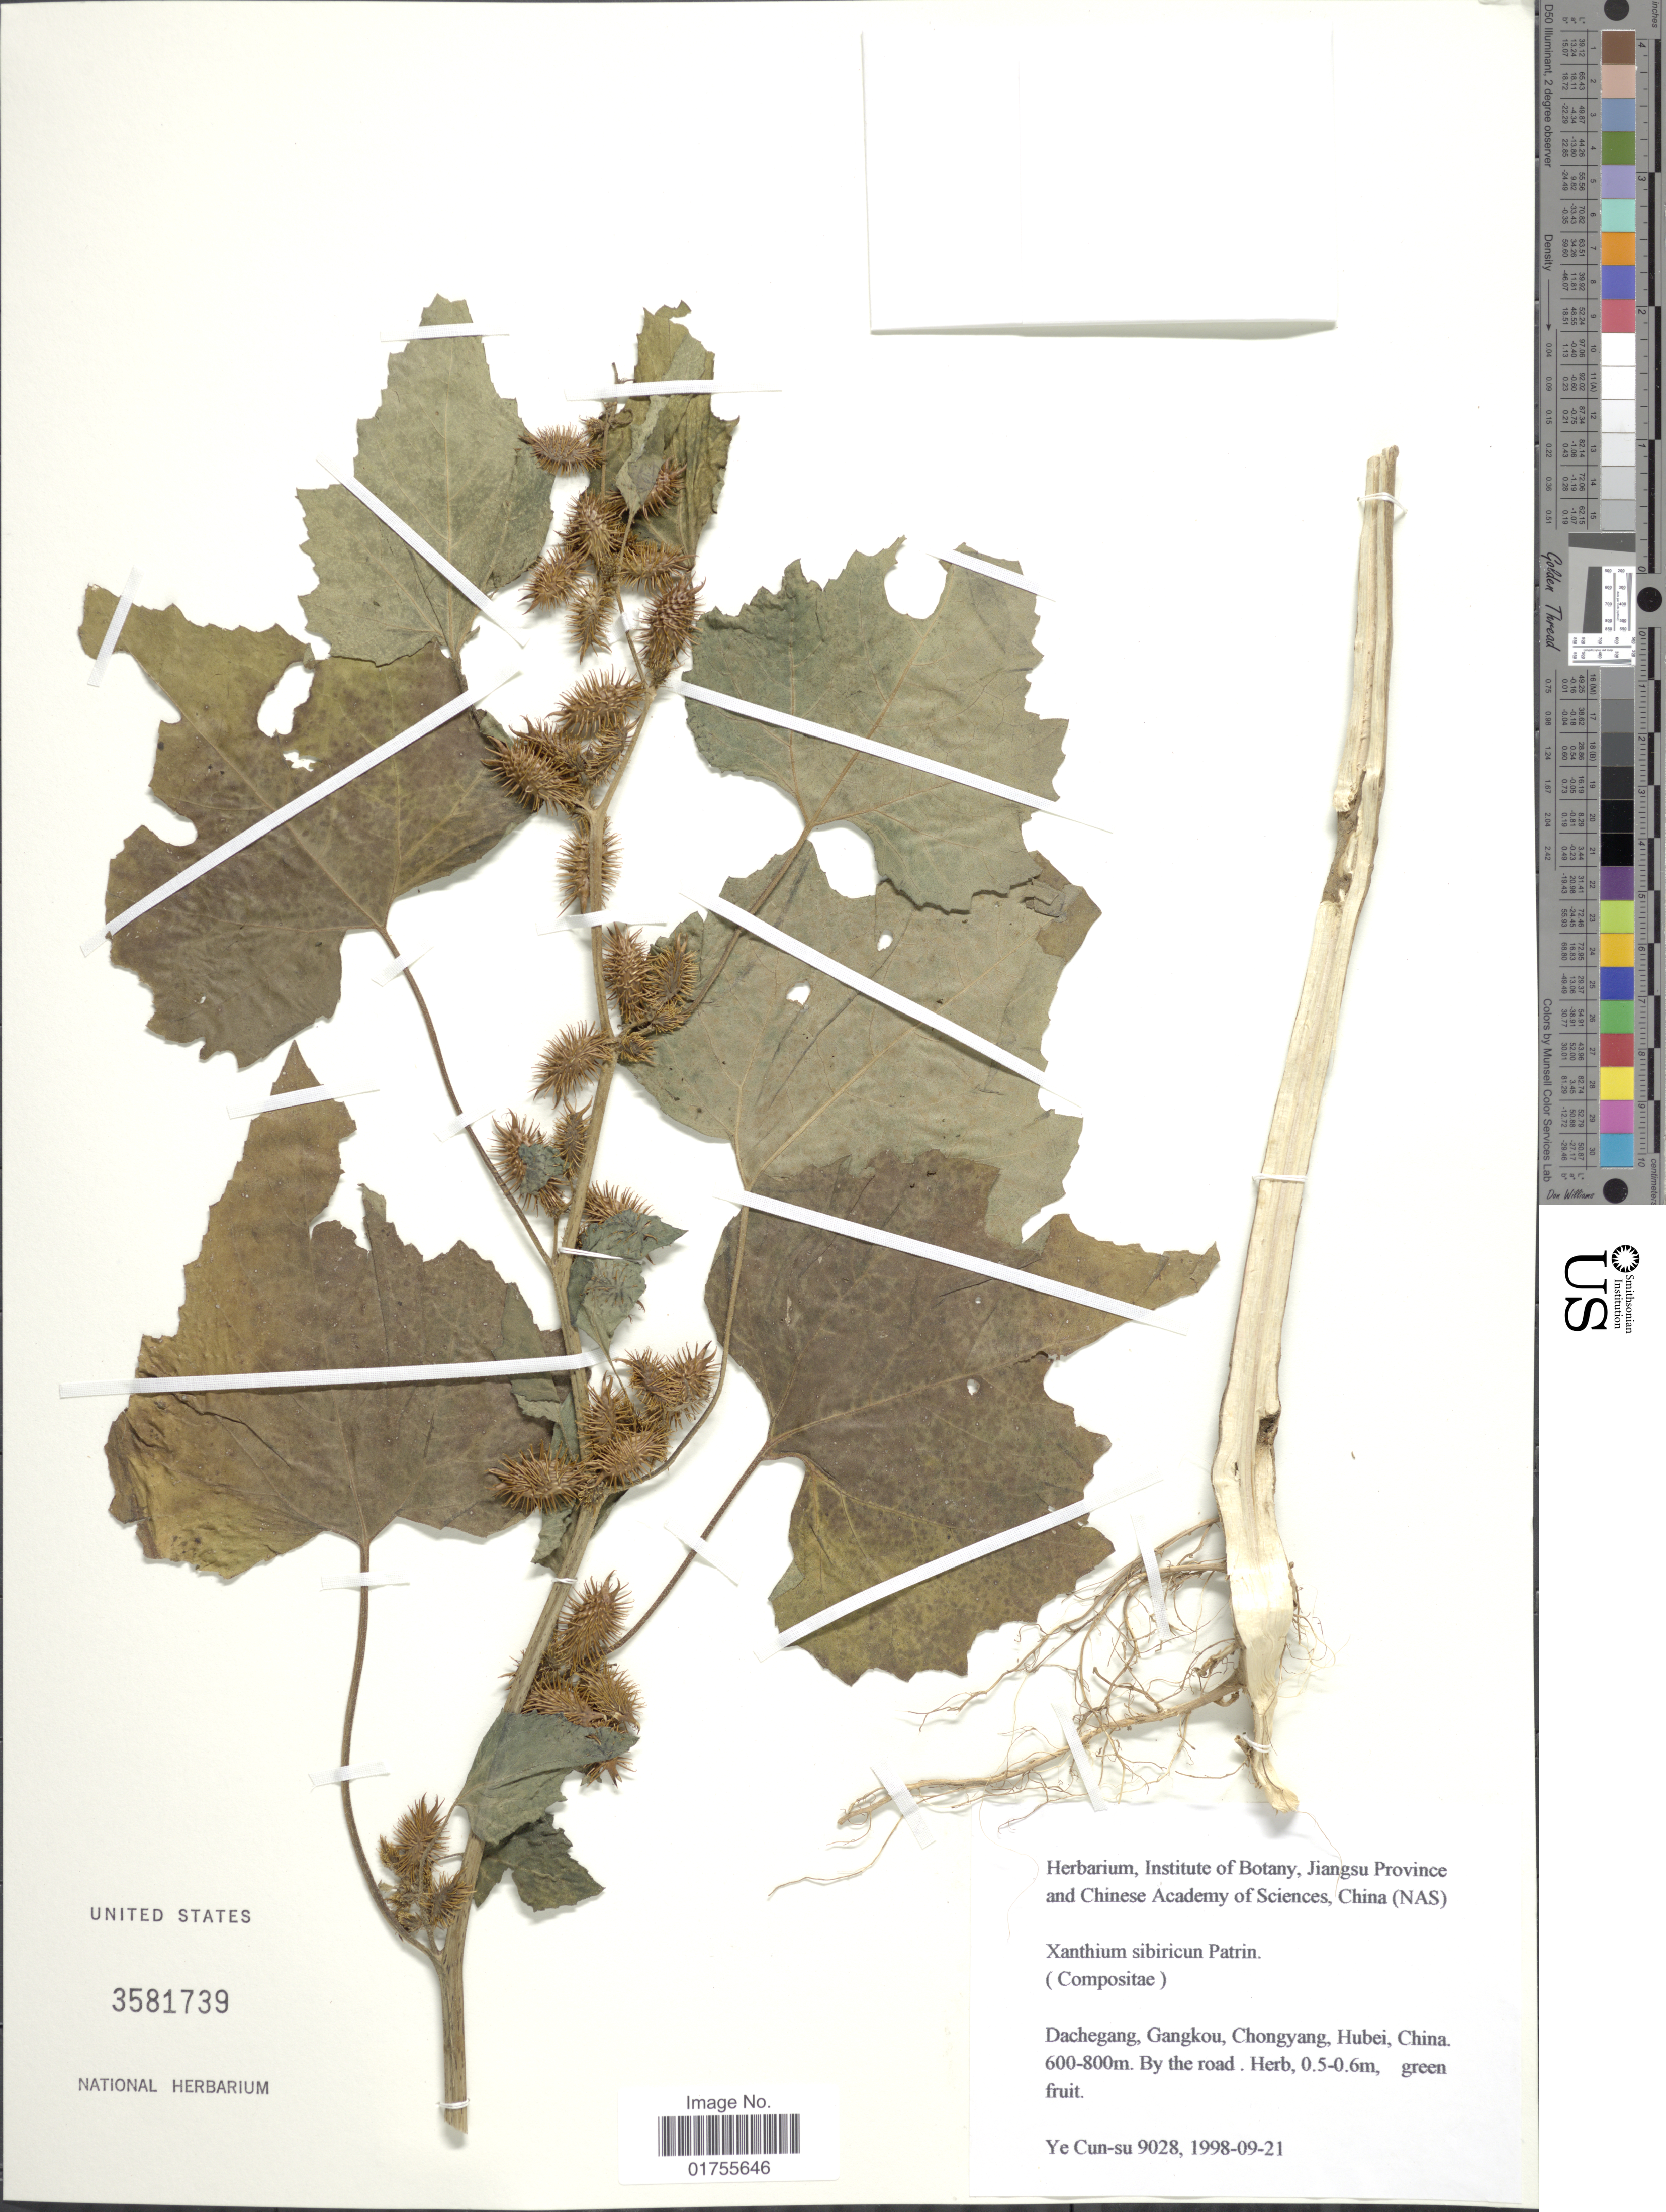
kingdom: Plantae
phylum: Tracheophyta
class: Magnoliopsida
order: Asterales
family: Asteraceae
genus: Xanthium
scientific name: Xanthium sibiricum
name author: L.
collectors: Ye Cun-su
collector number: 9028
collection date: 1998-09-21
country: China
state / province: Jiangsu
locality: Dachegang, Gangkou, Hubei. By the road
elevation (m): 600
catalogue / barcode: US 3581739